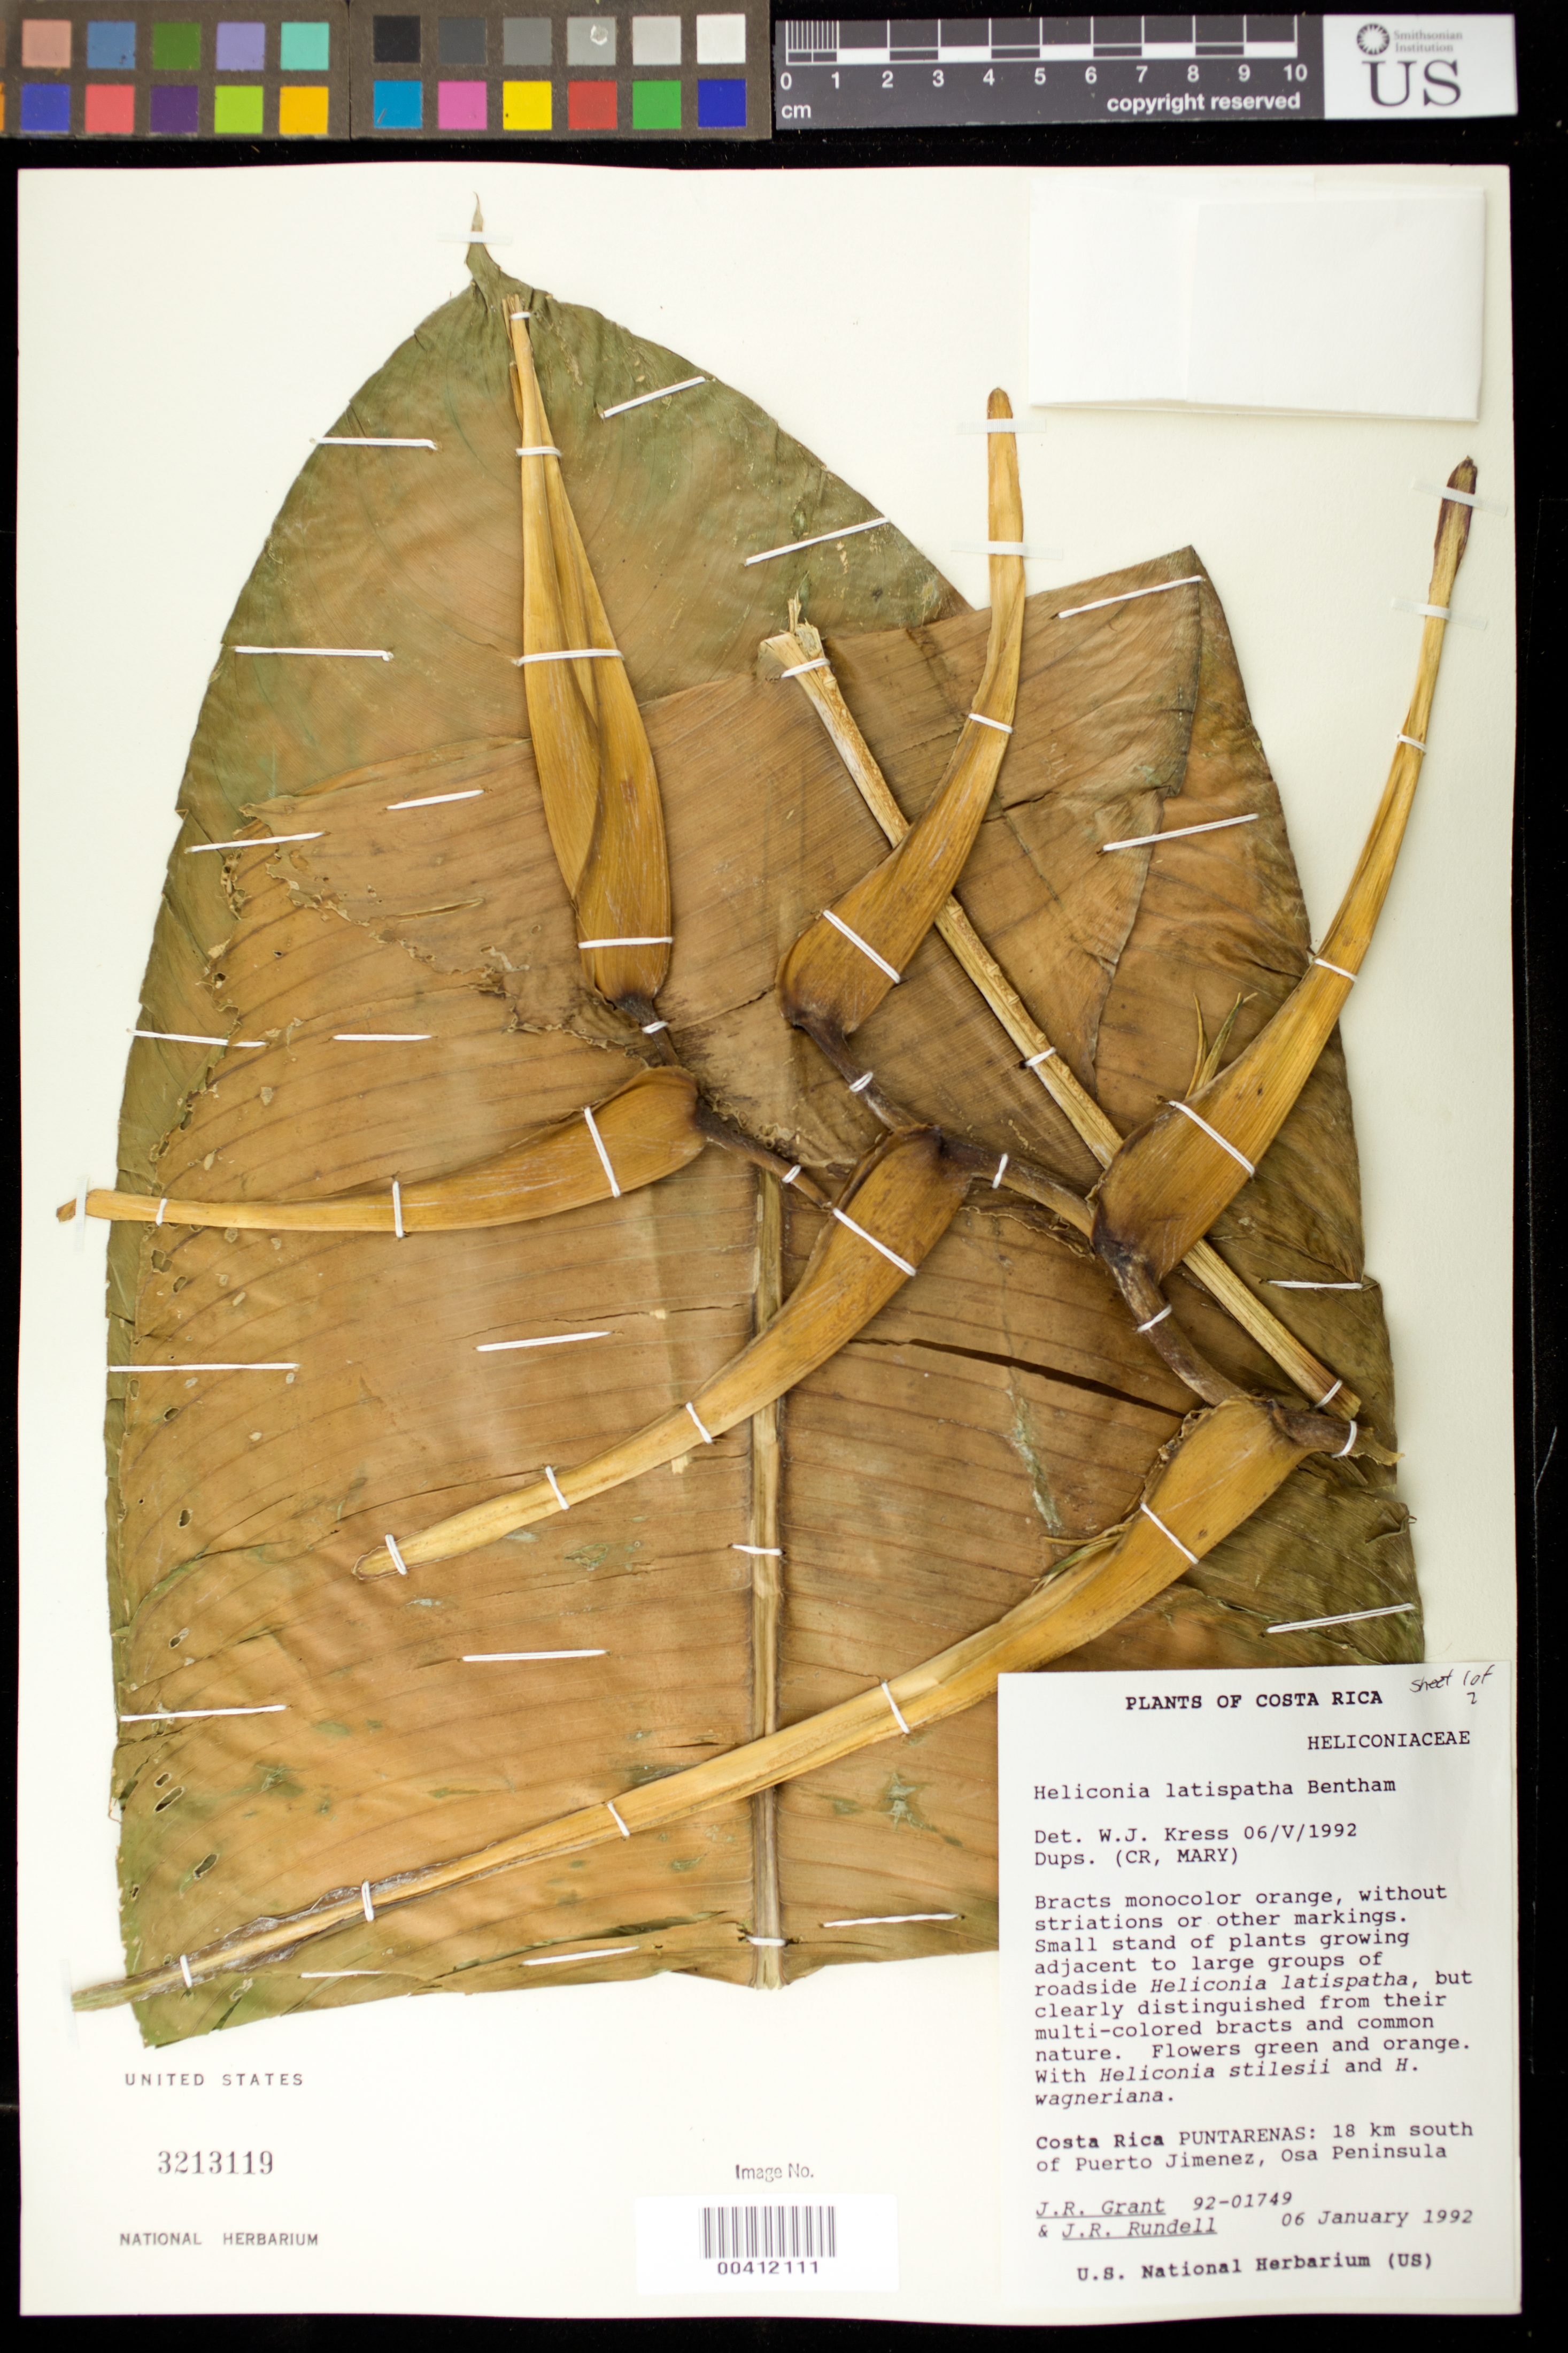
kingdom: Plantae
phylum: Tracheophyta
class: Liliopsida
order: Zingiberales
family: Heliconiaceae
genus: Heliconia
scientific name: Heliconia latispatha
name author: Benth.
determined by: Kress, W. J., (US), Smithsonian Institution - National Museum of Natural History (UNITED STATES)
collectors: J. R. Grant & J. R. Rundell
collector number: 92-01749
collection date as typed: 06 Jan 1992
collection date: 1992-01-06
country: Costa Rica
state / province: Puntarenas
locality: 18 km s of puerto jimenez, osa peninsula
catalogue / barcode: US 3213119